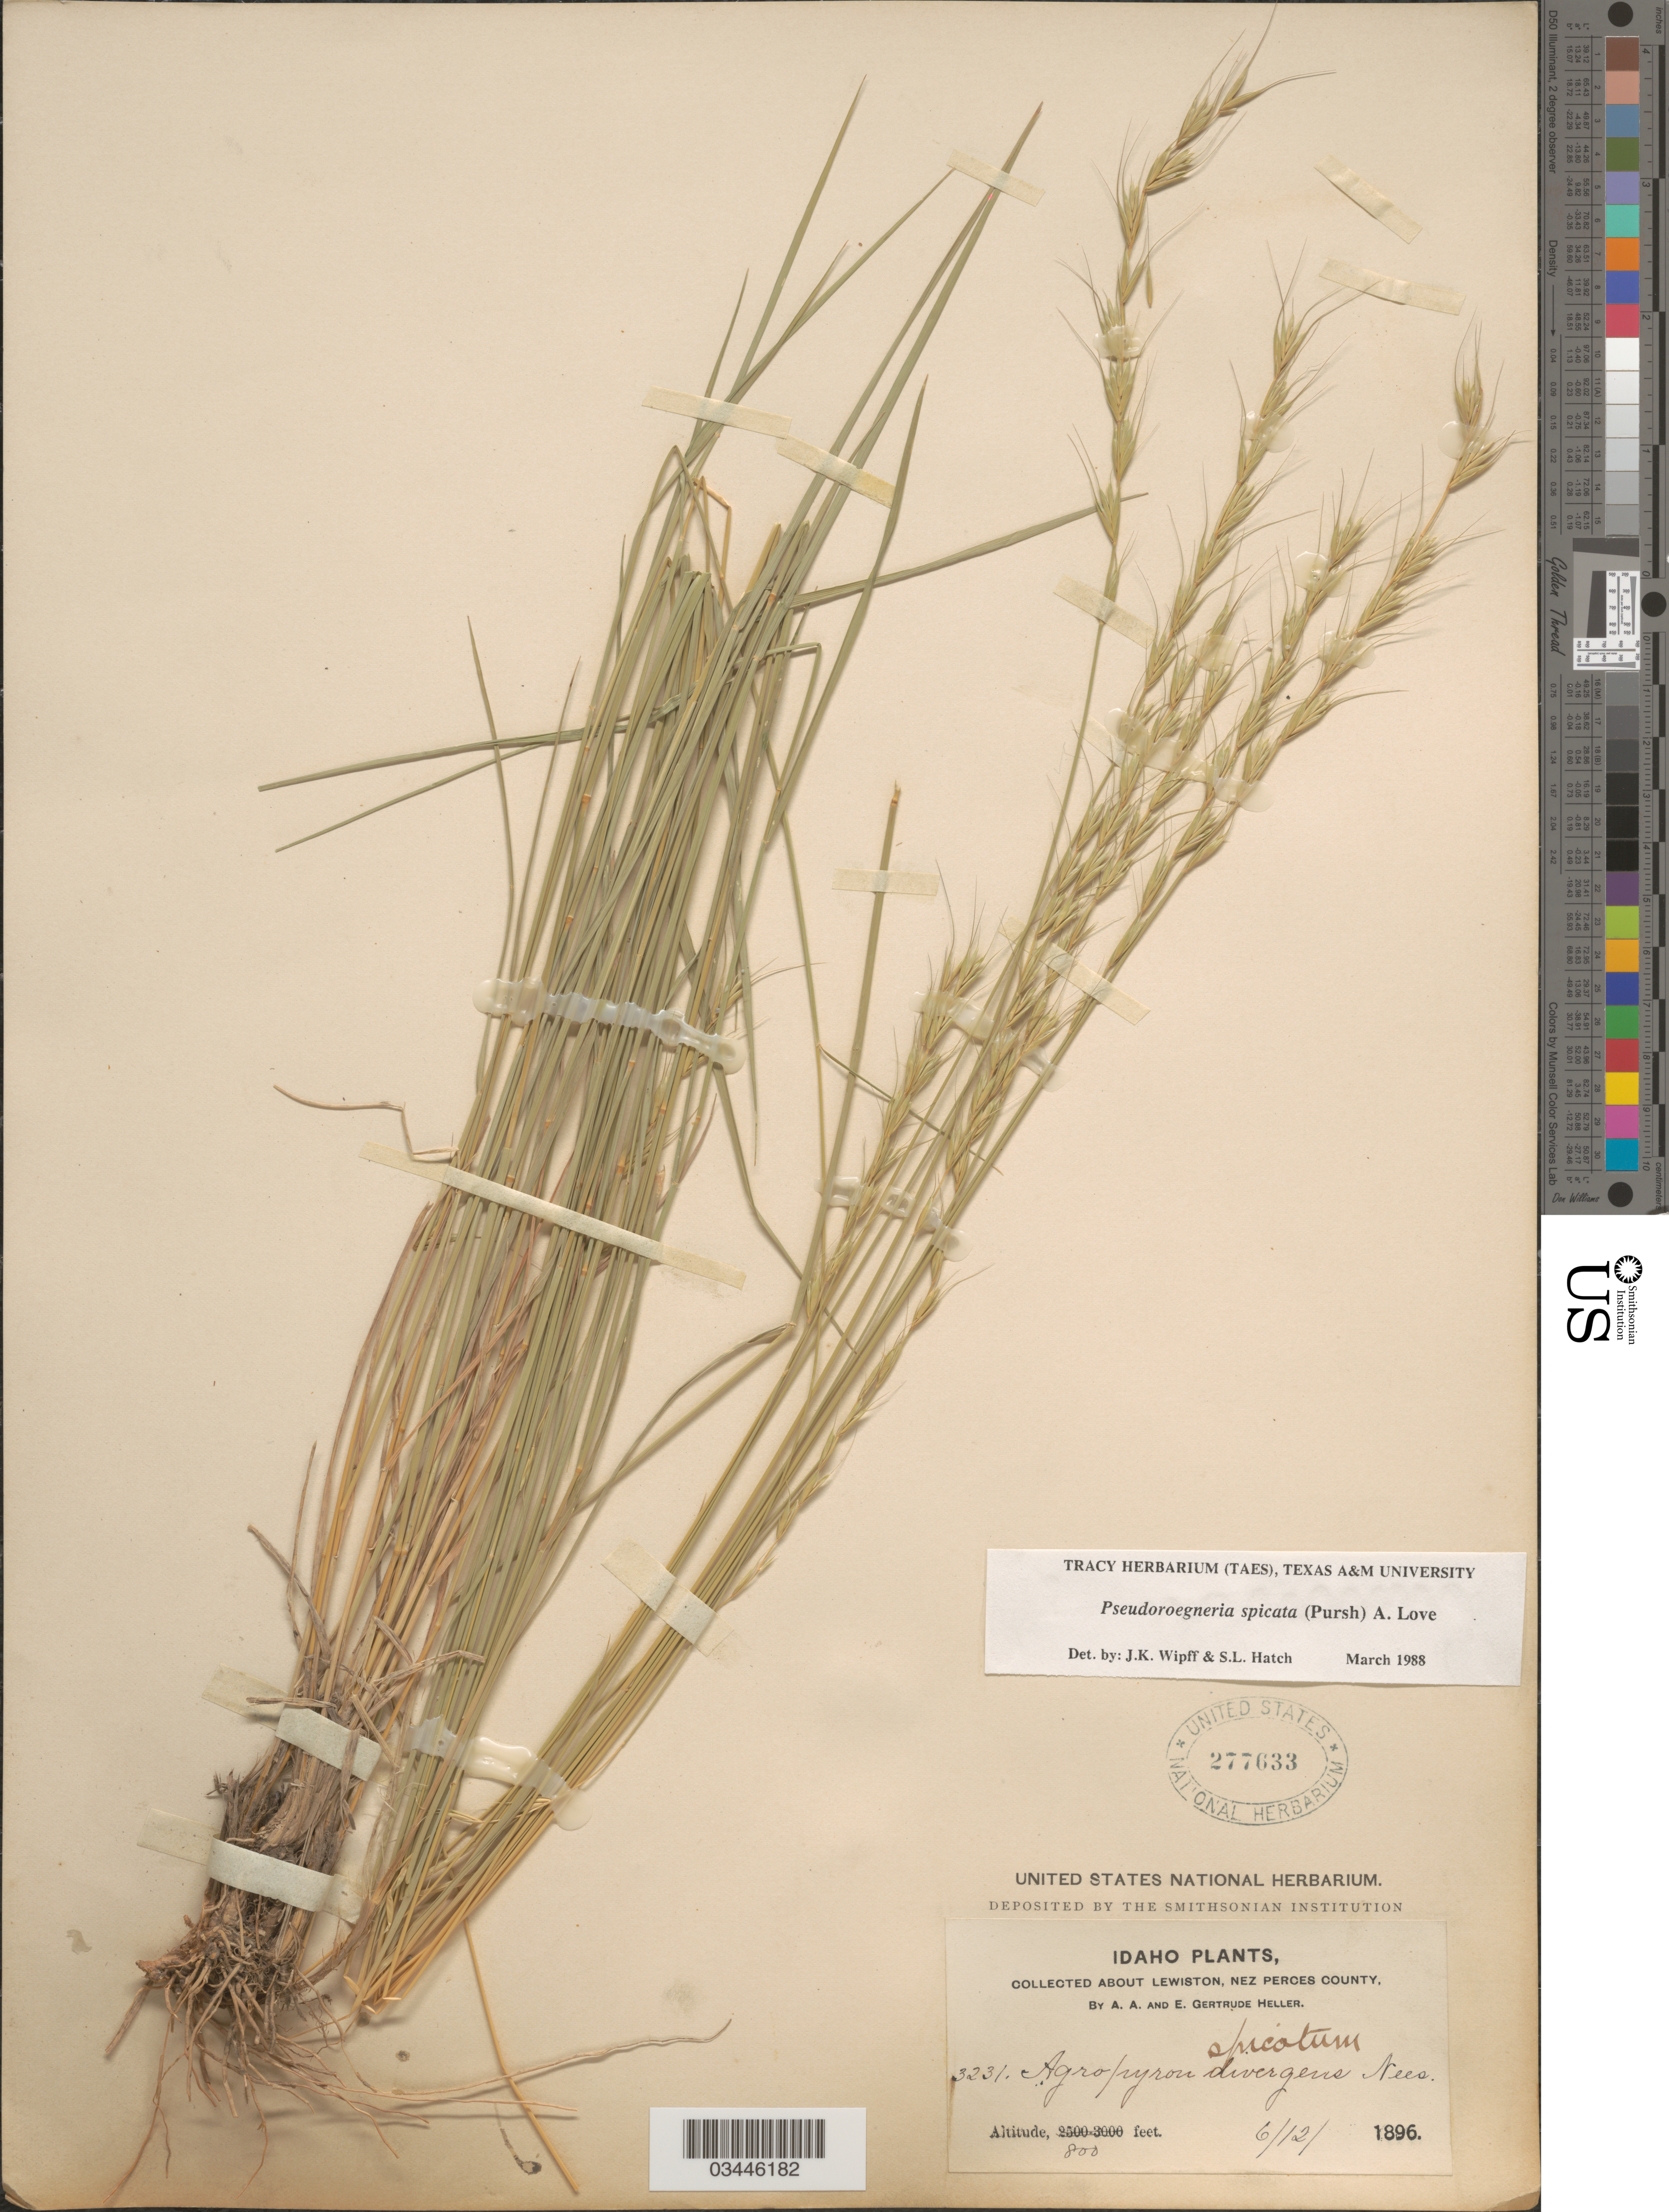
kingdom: Plantae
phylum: Tracheophyta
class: Liliopsida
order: Poales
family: Poaceae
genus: Pseudoroegneria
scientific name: Pseudoroegneria spicata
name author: (Pursh) Á. Löve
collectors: A. A. Heller & E. G. Heller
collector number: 3231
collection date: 1896-06-12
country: United States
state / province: Idaho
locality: About Lewiston, Nez Perces County.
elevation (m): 244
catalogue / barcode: US 277633